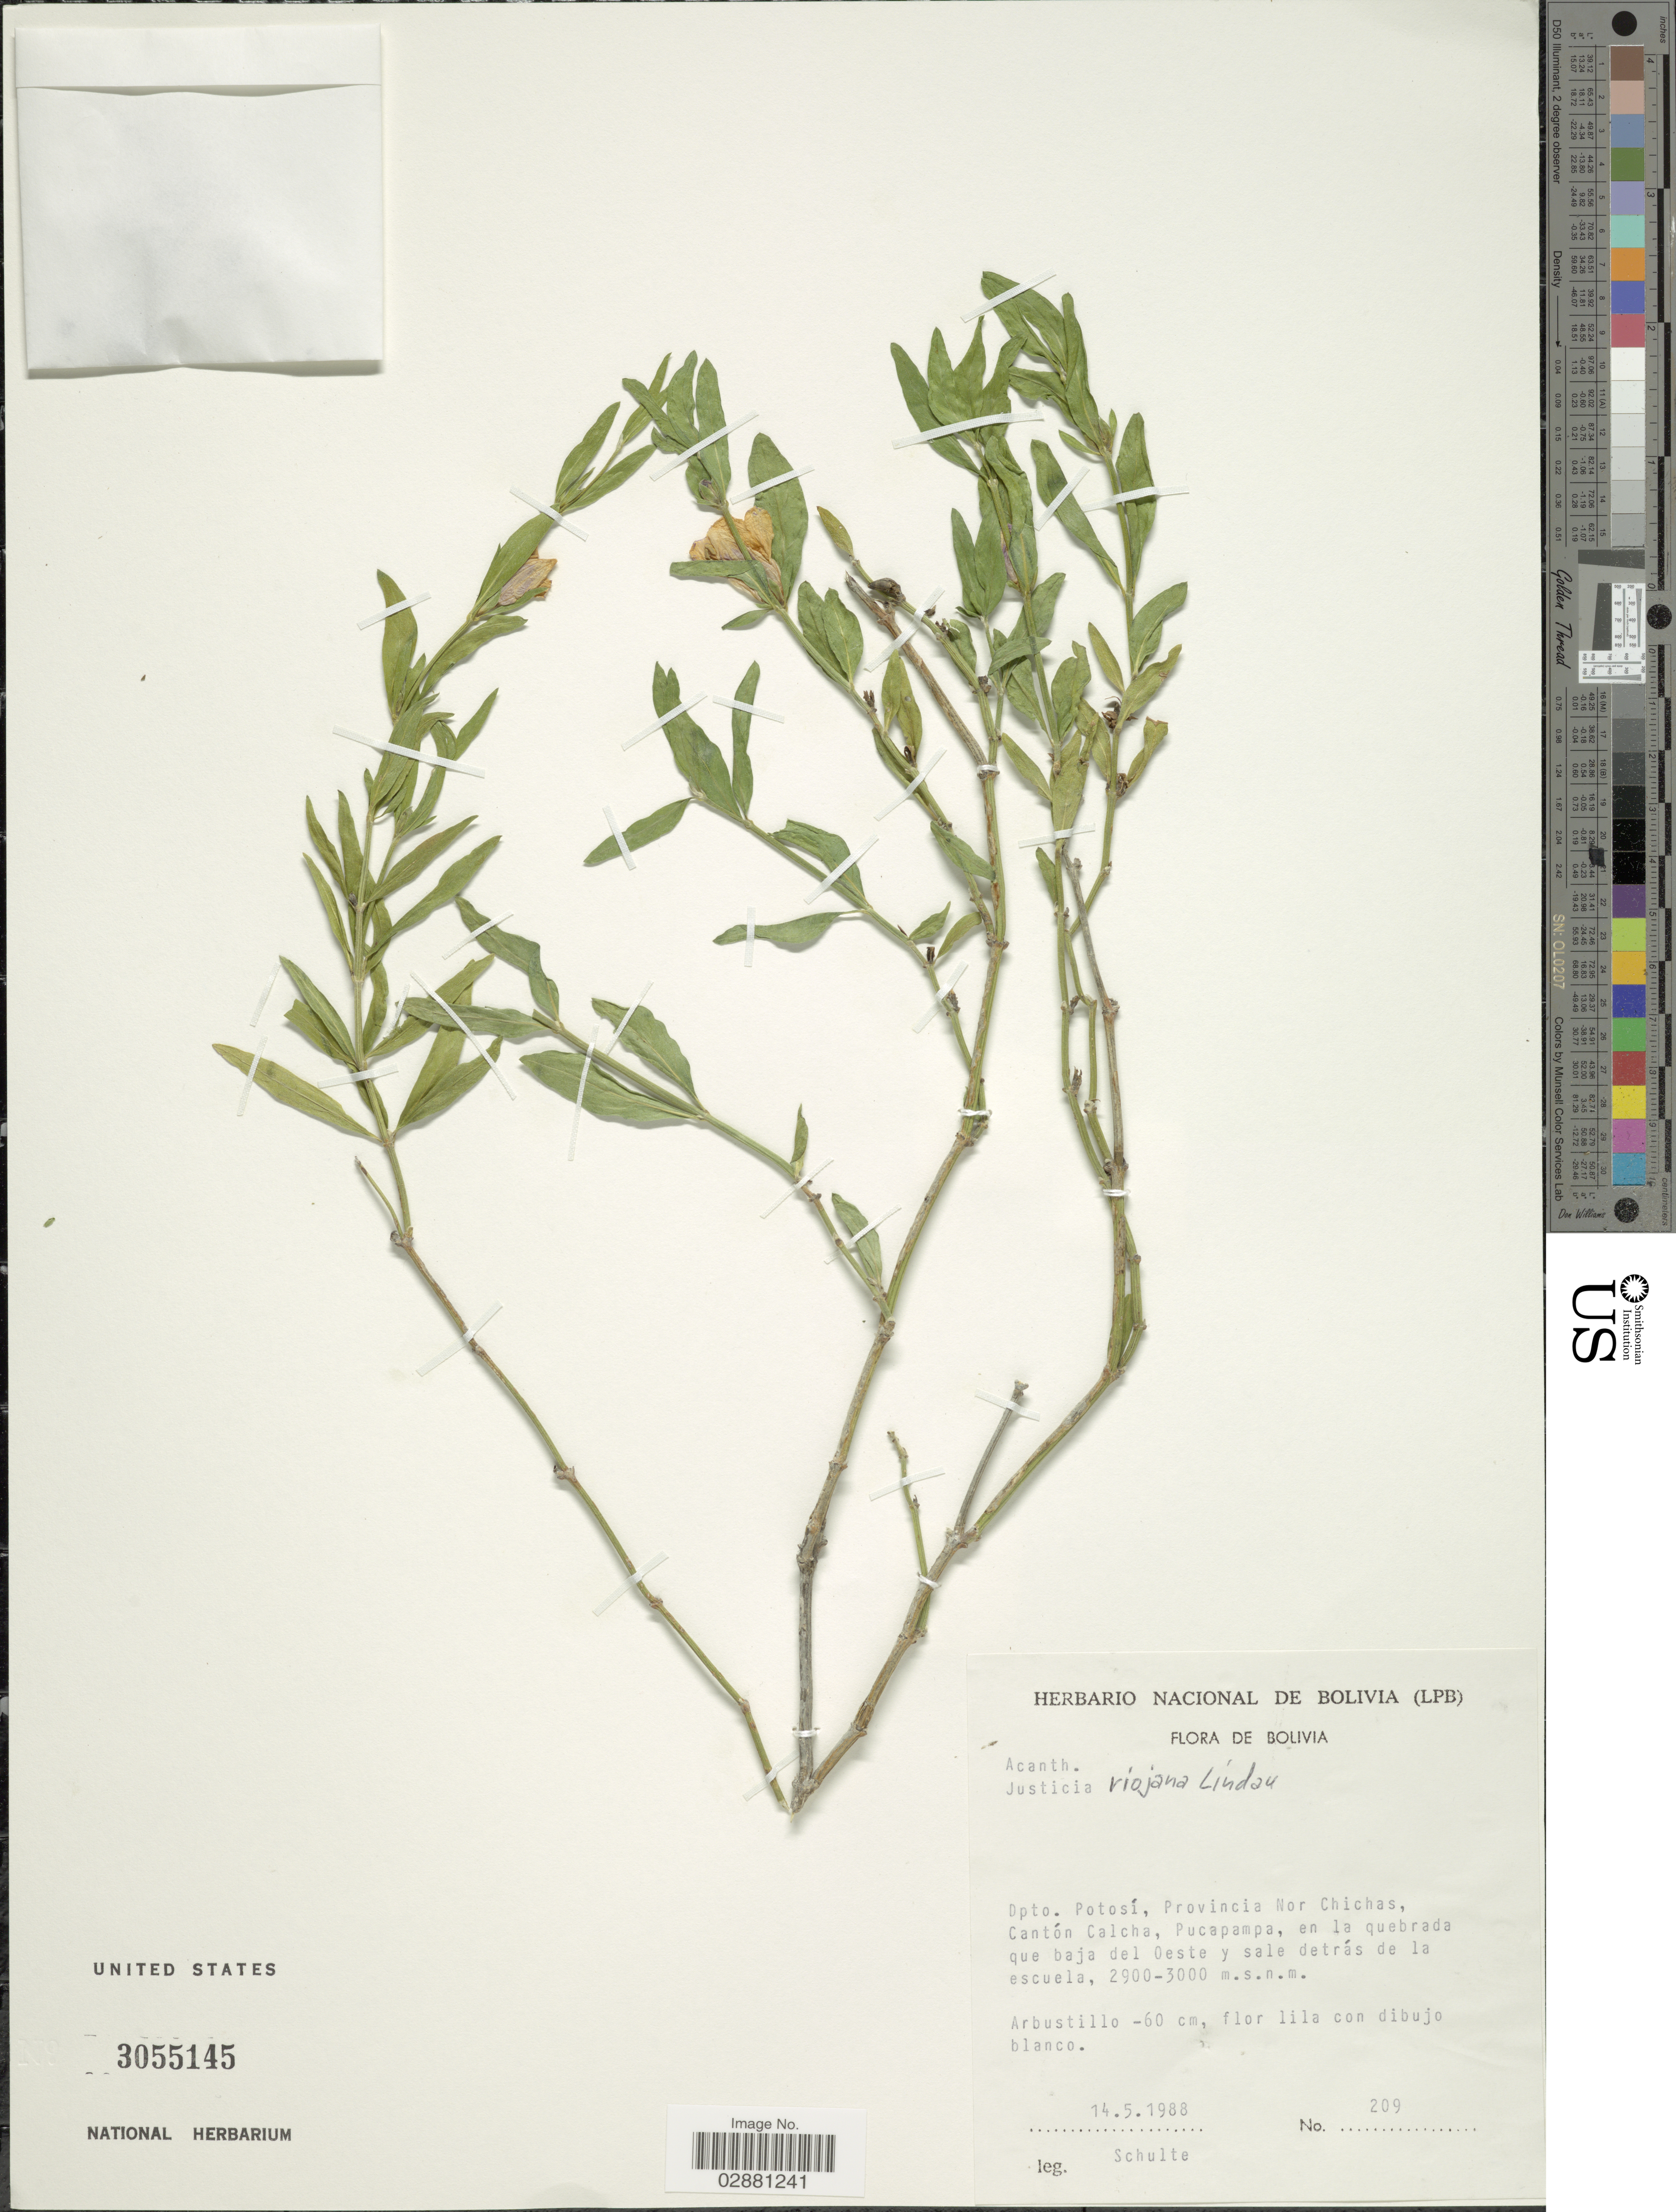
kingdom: Plantae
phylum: Tracheophyta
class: Magnoliopsida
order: Lamiales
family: Acanthaceae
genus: Justicia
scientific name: Justicia tweediana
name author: (Nees) Griseb.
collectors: -. Schulte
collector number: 209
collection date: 1988-05-14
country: Bolivia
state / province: Potosi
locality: Dpto. Potosí, Provincia Nor Chichas, Cantón Calcha, Pucapampa, en la quebrada que baja del Oeste y sale detrás de la escuela.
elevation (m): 2900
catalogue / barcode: US 3055145